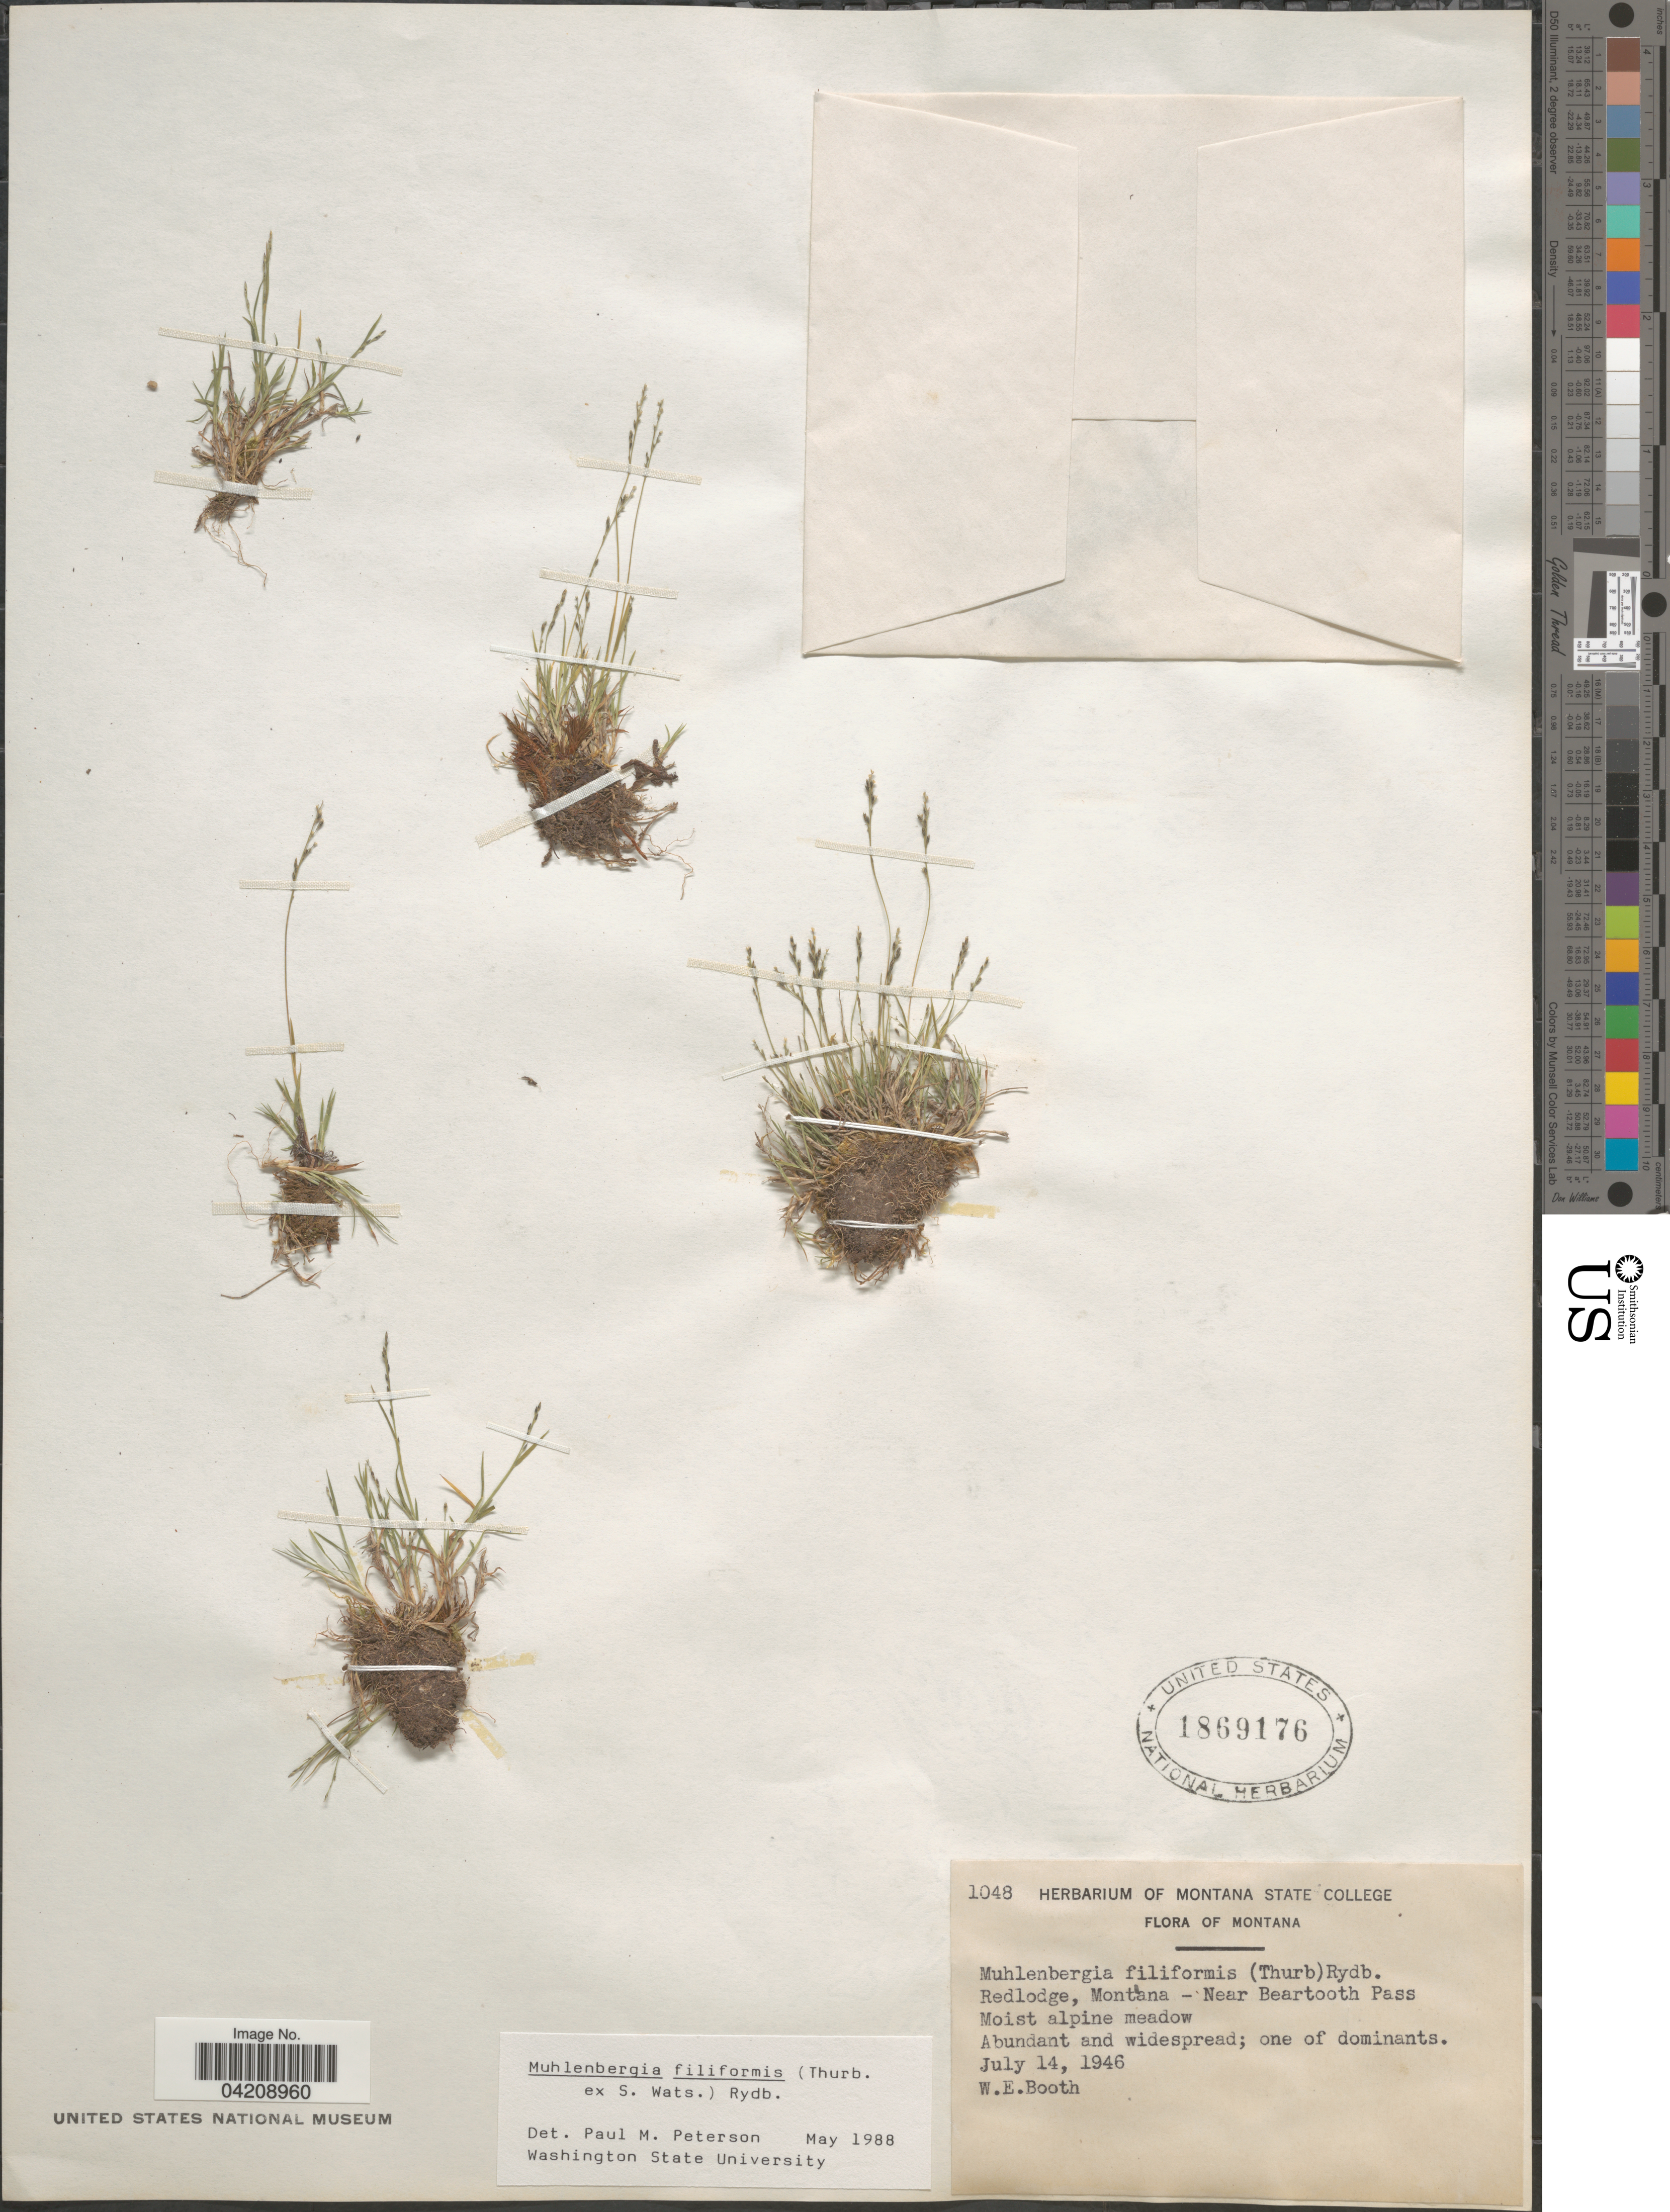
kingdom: Plantae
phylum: Tracheophyta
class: Liliopsida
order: Poales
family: Poaceae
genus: Muhlenbergia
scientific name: Muhlenbergia filiformis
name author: (Thurb. ex S. Watson) Rydb.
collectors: W. Booth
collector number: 1048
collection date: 1946-07-14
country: United States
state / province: Montana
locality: Redlodge. Near Beartooth Pass.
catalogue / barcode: US 1869176